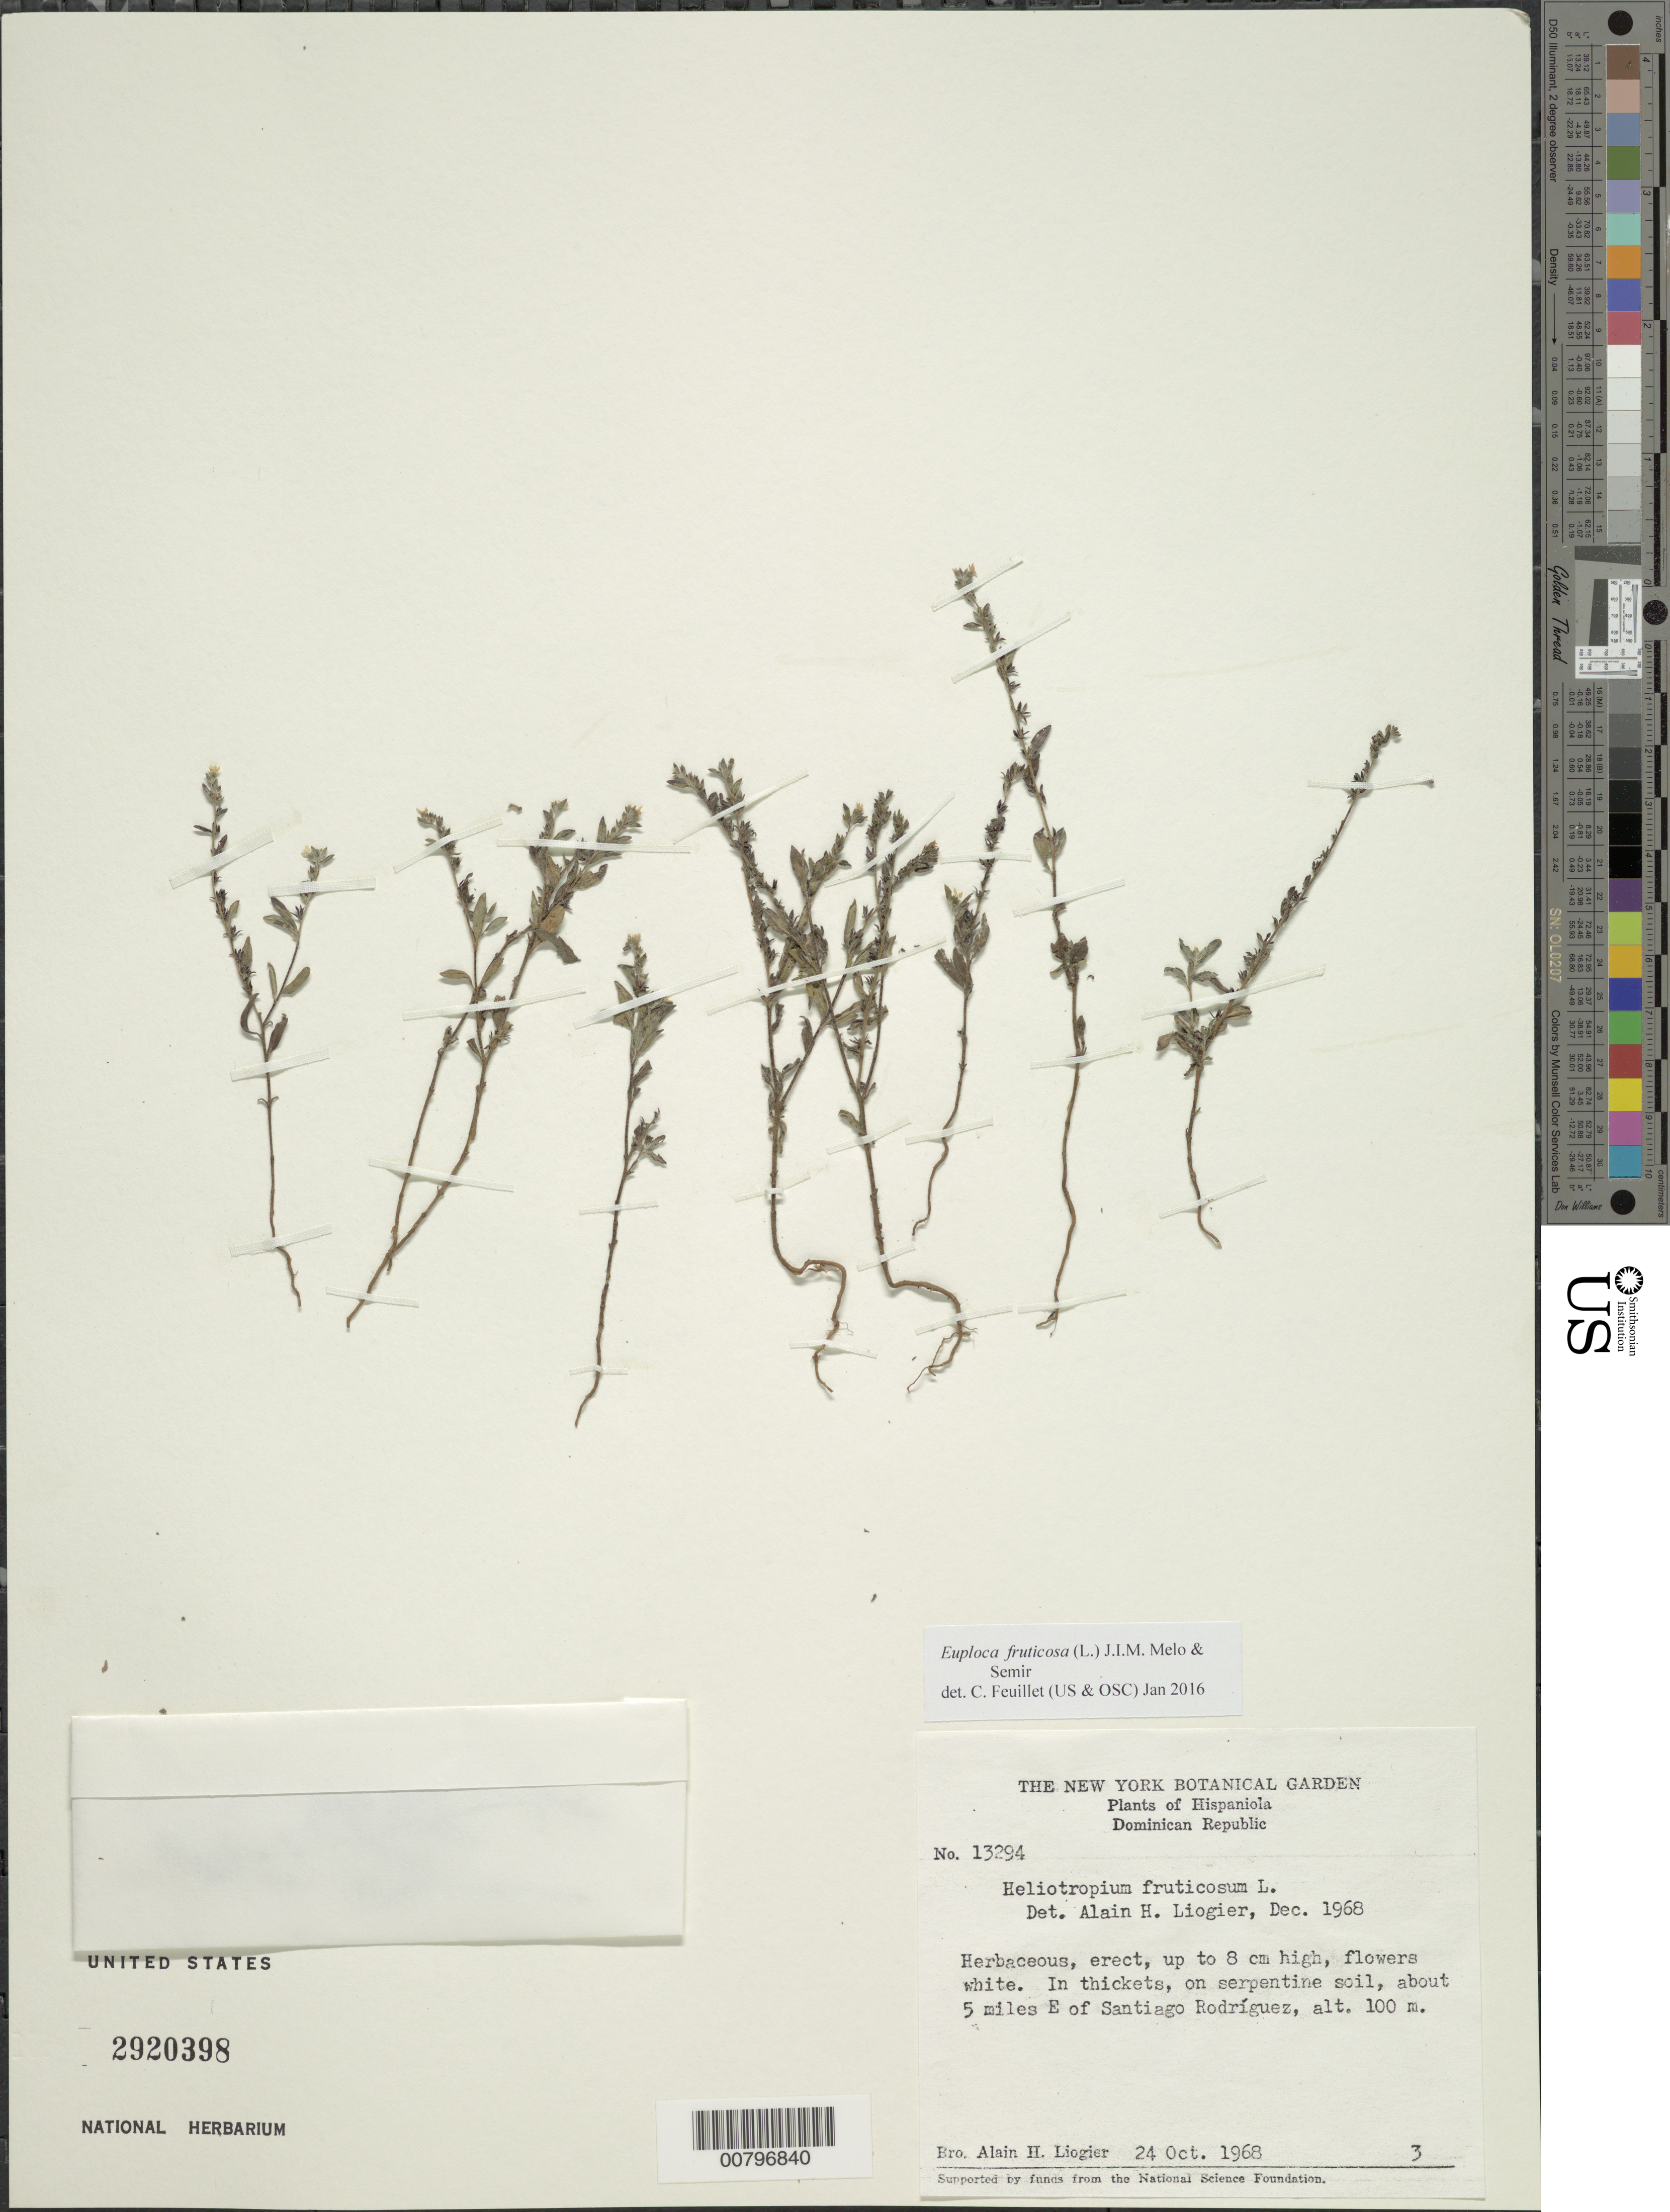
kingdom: Plantae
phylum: Tracheophyta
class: Magnoliopsida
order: Boraginales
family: Heliotropiaceae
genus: Euploca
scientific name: Euploca fruticosa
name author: (L.) J.I.M. Melo & Semir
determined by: Feuillet, C.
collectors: A. H. Liogier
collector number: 13294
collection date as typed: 24 Oct 1968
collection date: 1968-10-24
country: Dominican Republic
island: Hispaniola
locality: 5 miles E of Santiago Rodríguez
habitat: Thickets on serpentine soil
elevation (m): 100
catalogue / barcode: US 2920398